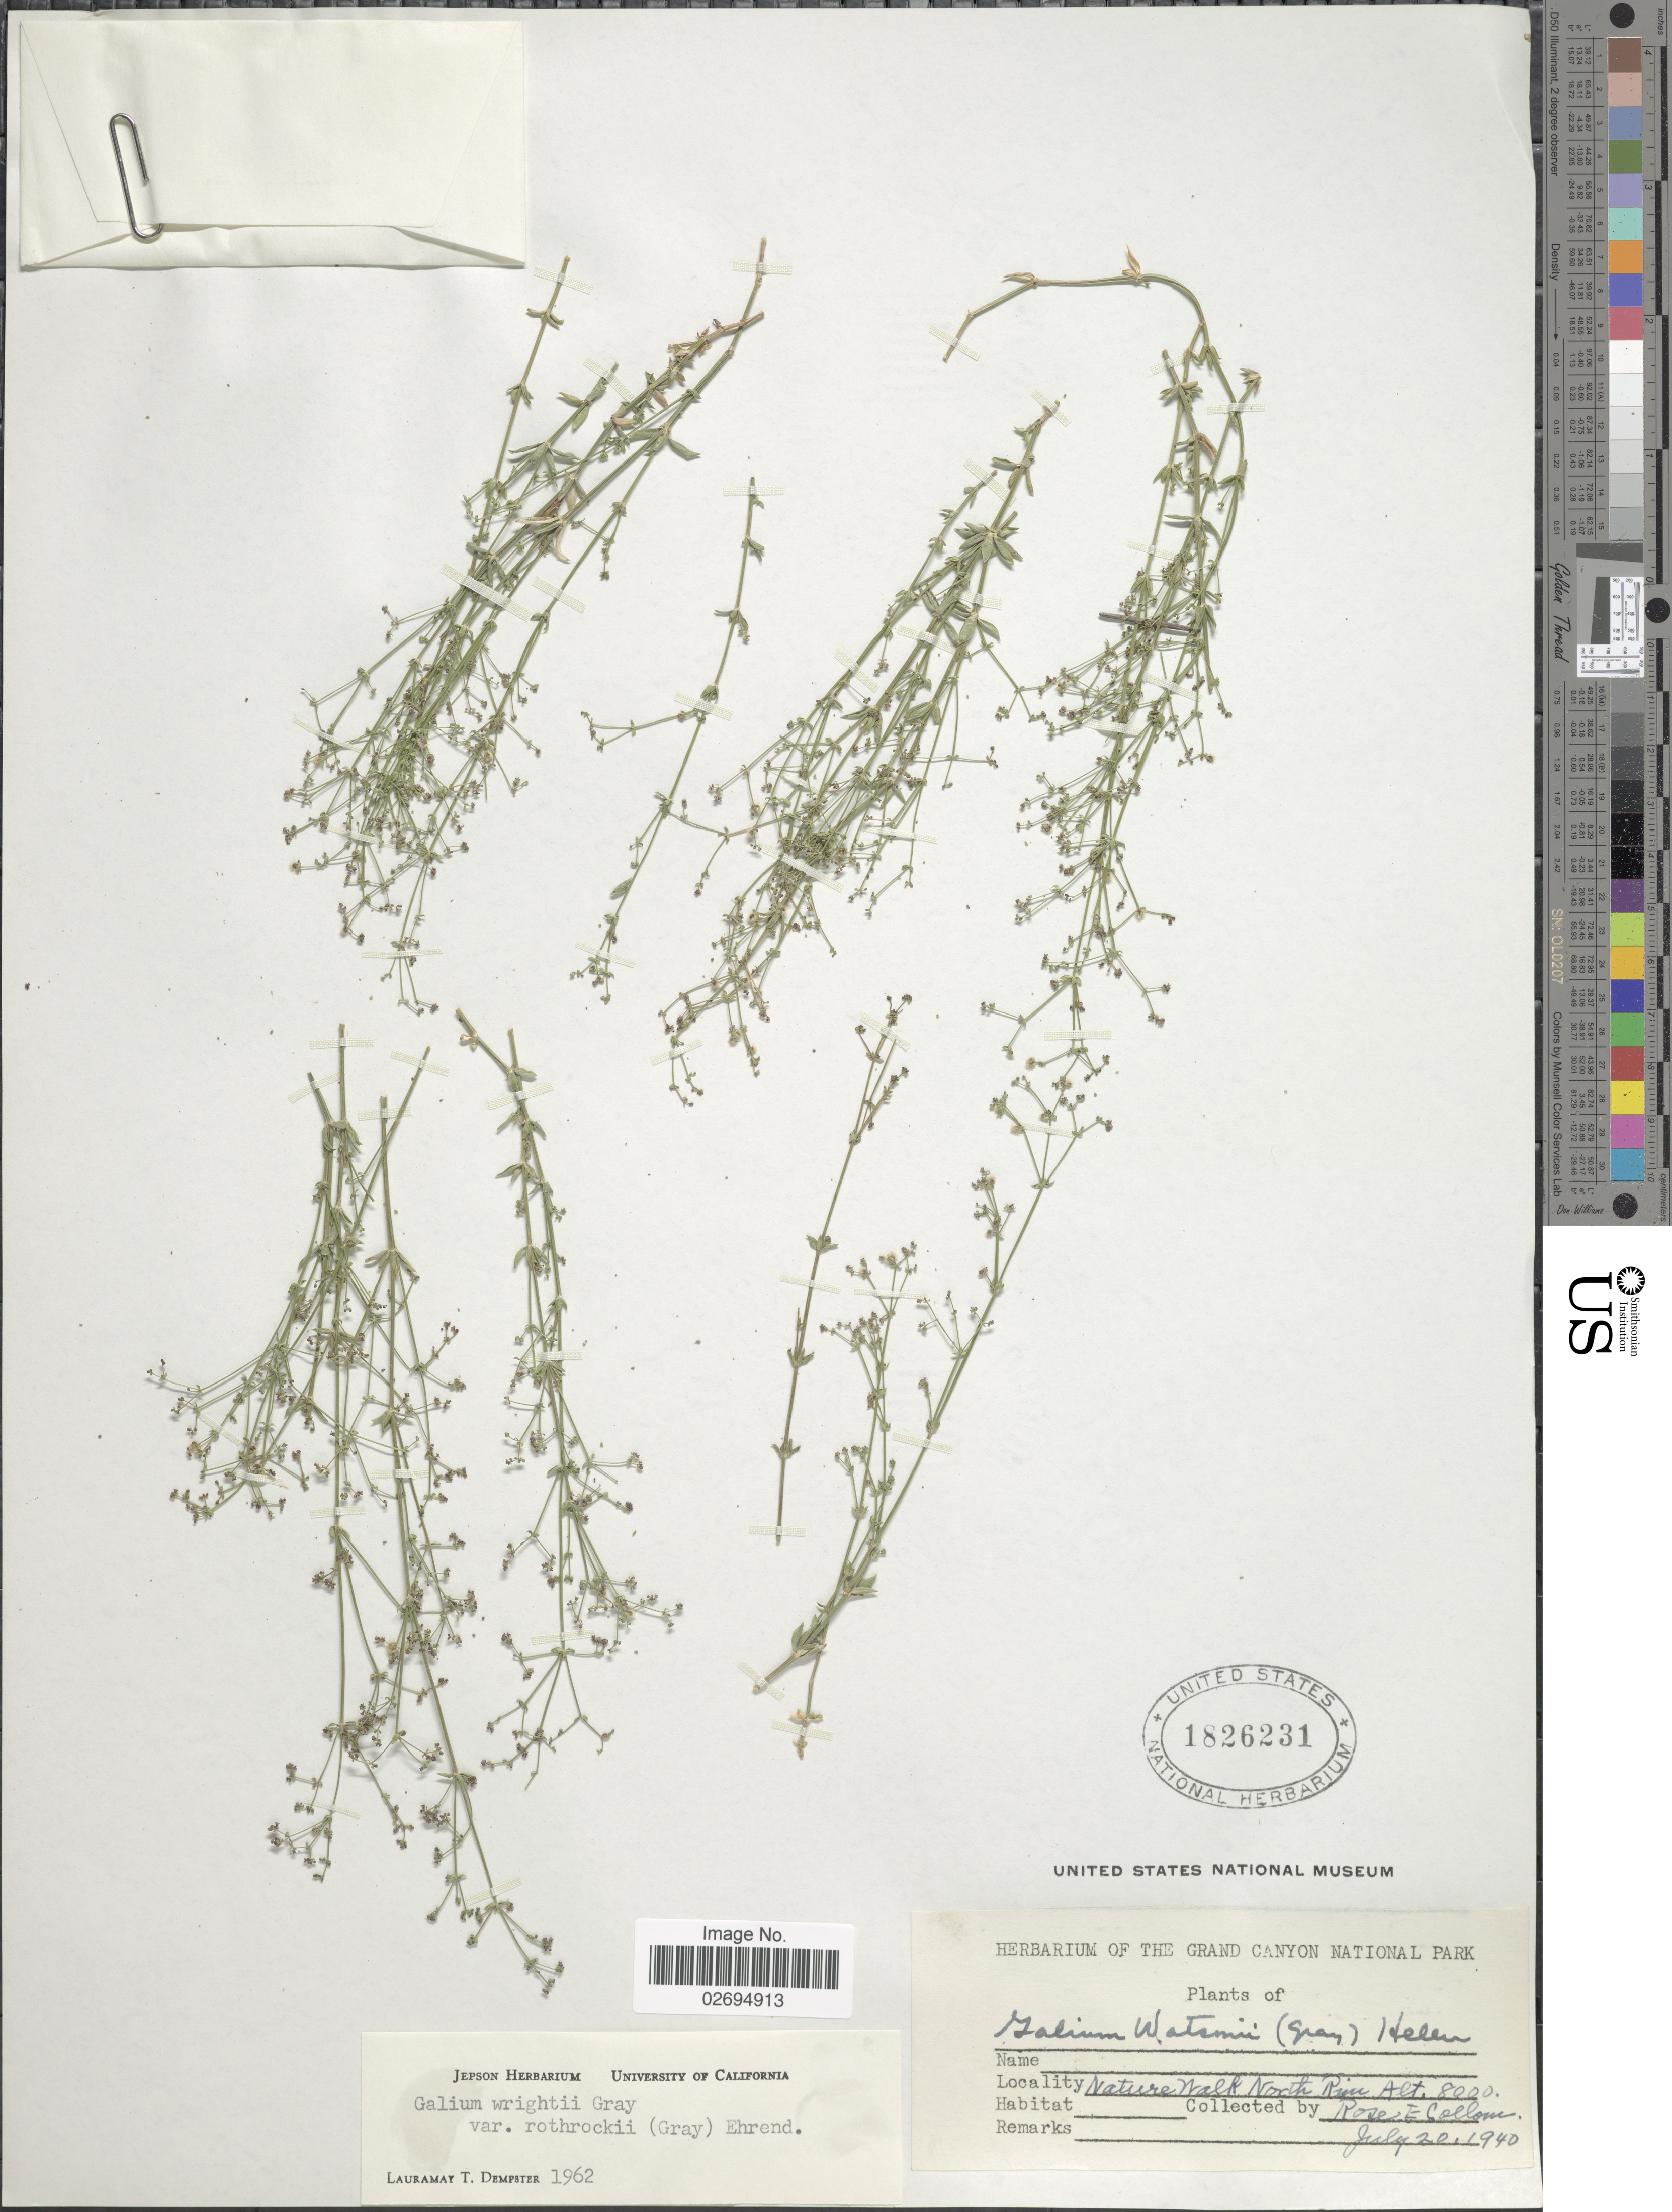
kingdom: Plantae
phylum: Tracheophyta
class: Magnoliopsida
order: Gentianales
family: Rubiaceae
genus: Galium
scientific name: Galium wrightii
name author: A. Gray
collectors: R. E. Collom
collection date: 1940-07-20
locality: Nature Walk North Rim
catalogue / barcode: US 1826231